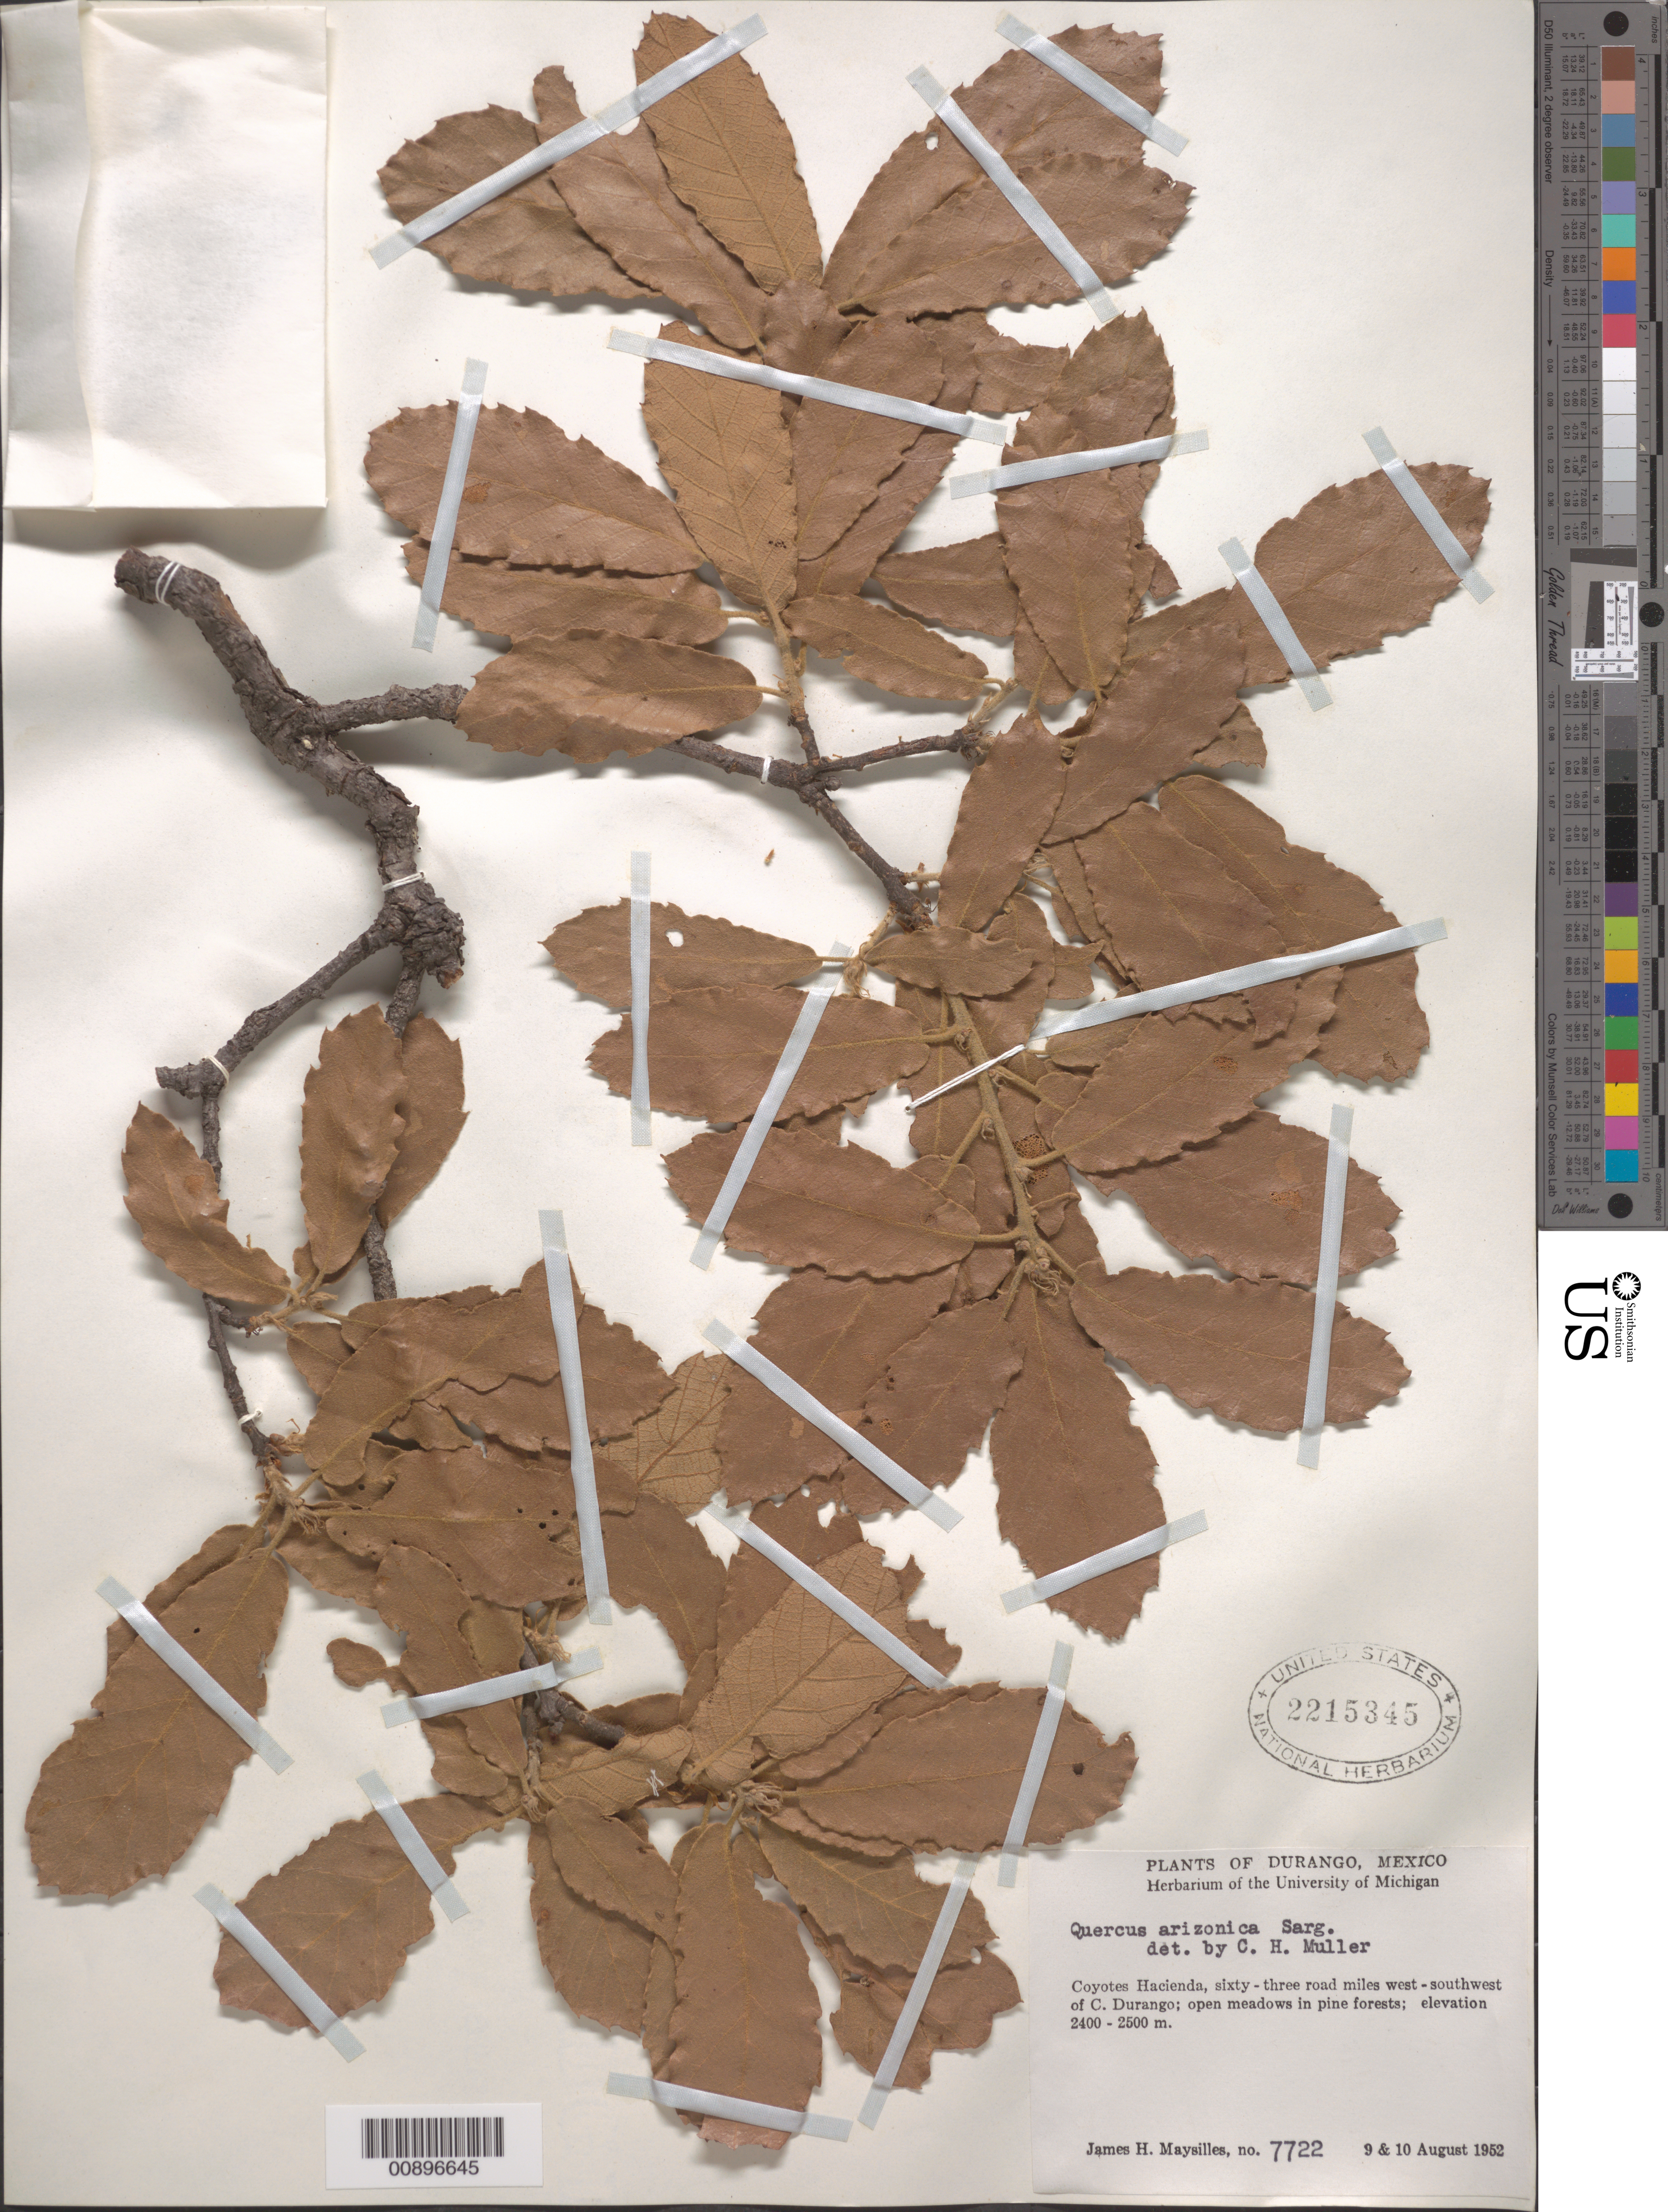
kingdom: Plantae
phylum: Tracheophyta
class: Magnoliopsida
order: Fagales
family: Fagaceae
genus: Quercus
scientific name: Quercus arizonica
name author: Sarg.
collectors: J. Maysilles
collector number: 7722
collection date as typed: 09 Aug 1952 to 10 Aug 1952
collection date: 1952-08-09/1952-08-10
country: Mexico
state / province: Durango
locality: Coyotes Hacienda, sixty-three road miles west-southwest of C. Durango.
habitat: Open meadows in pine forests.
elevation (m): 2500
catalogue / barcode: US 2215345